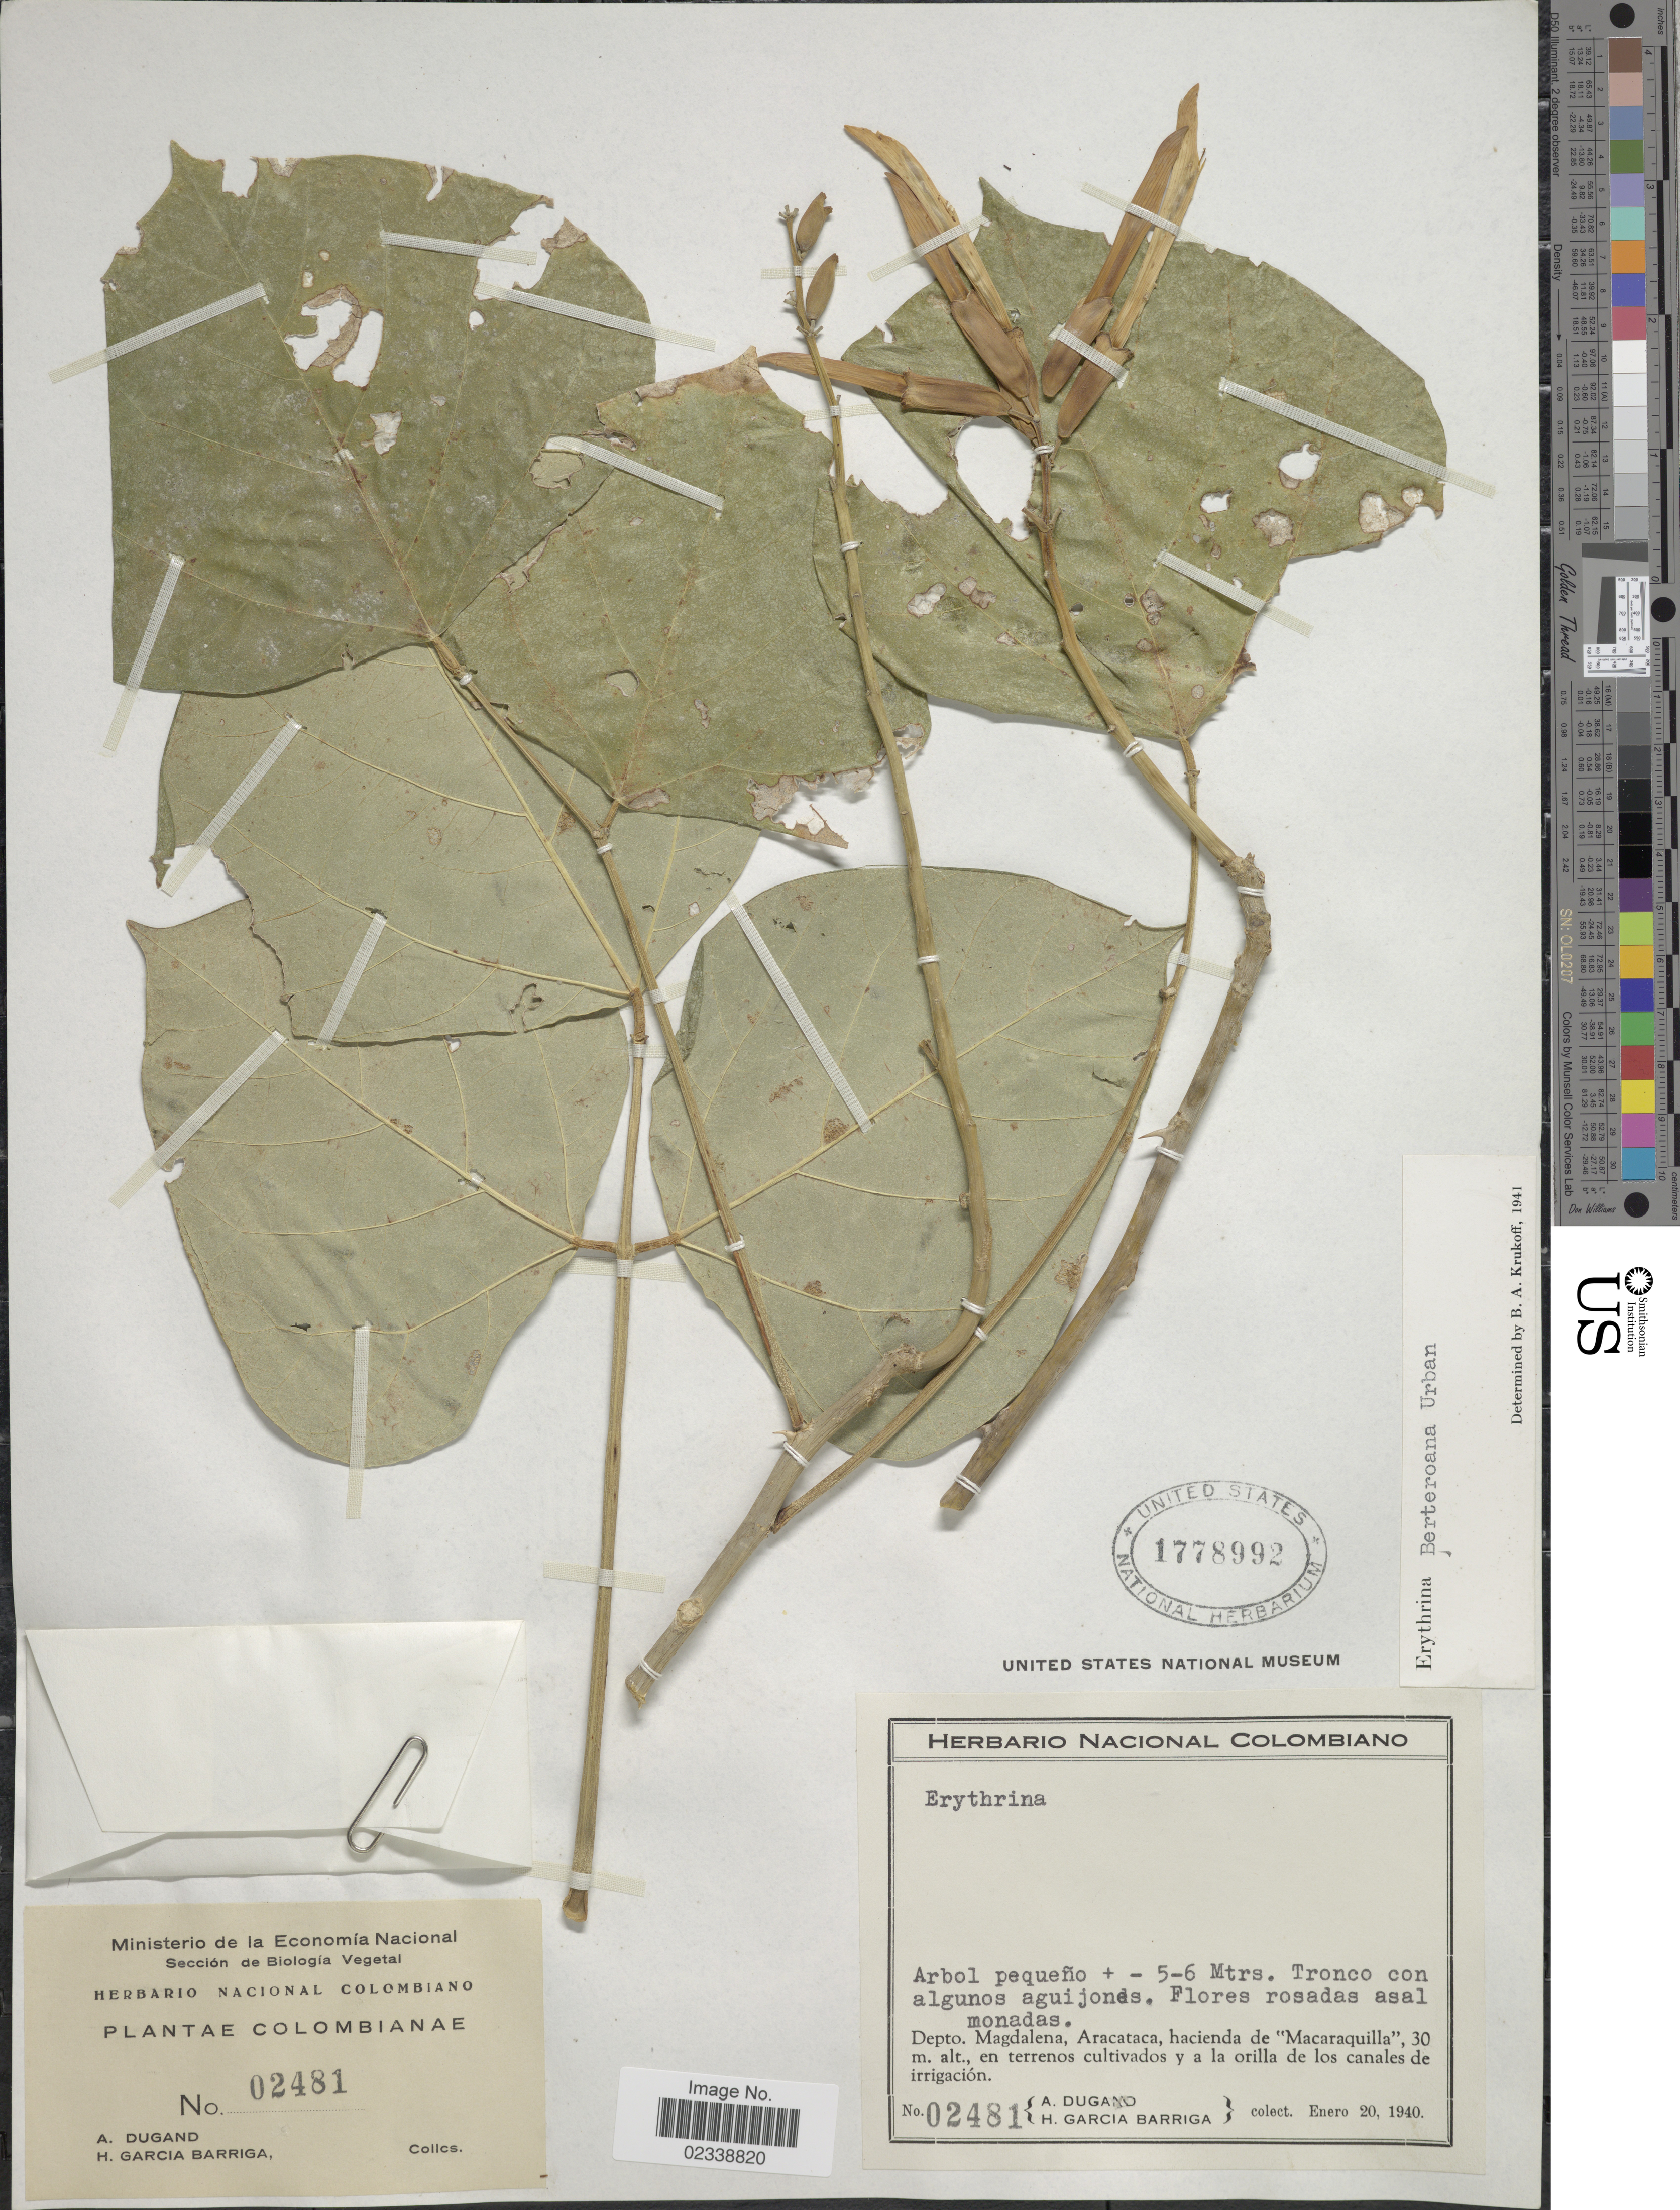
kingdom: Plantae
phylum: Tracheophyta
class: Magnoliopsida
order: Fabales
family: Fabaceae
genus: Erythrina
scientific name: Erythrina berteroana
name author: Urb.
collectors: A. Dugand & H. García Barriga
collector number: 02481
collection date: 1940-01-20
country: Colombia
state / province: Magdalena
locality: Aracataca, hacienda de Macaraquilla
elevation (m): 30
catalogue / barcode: US 1778992